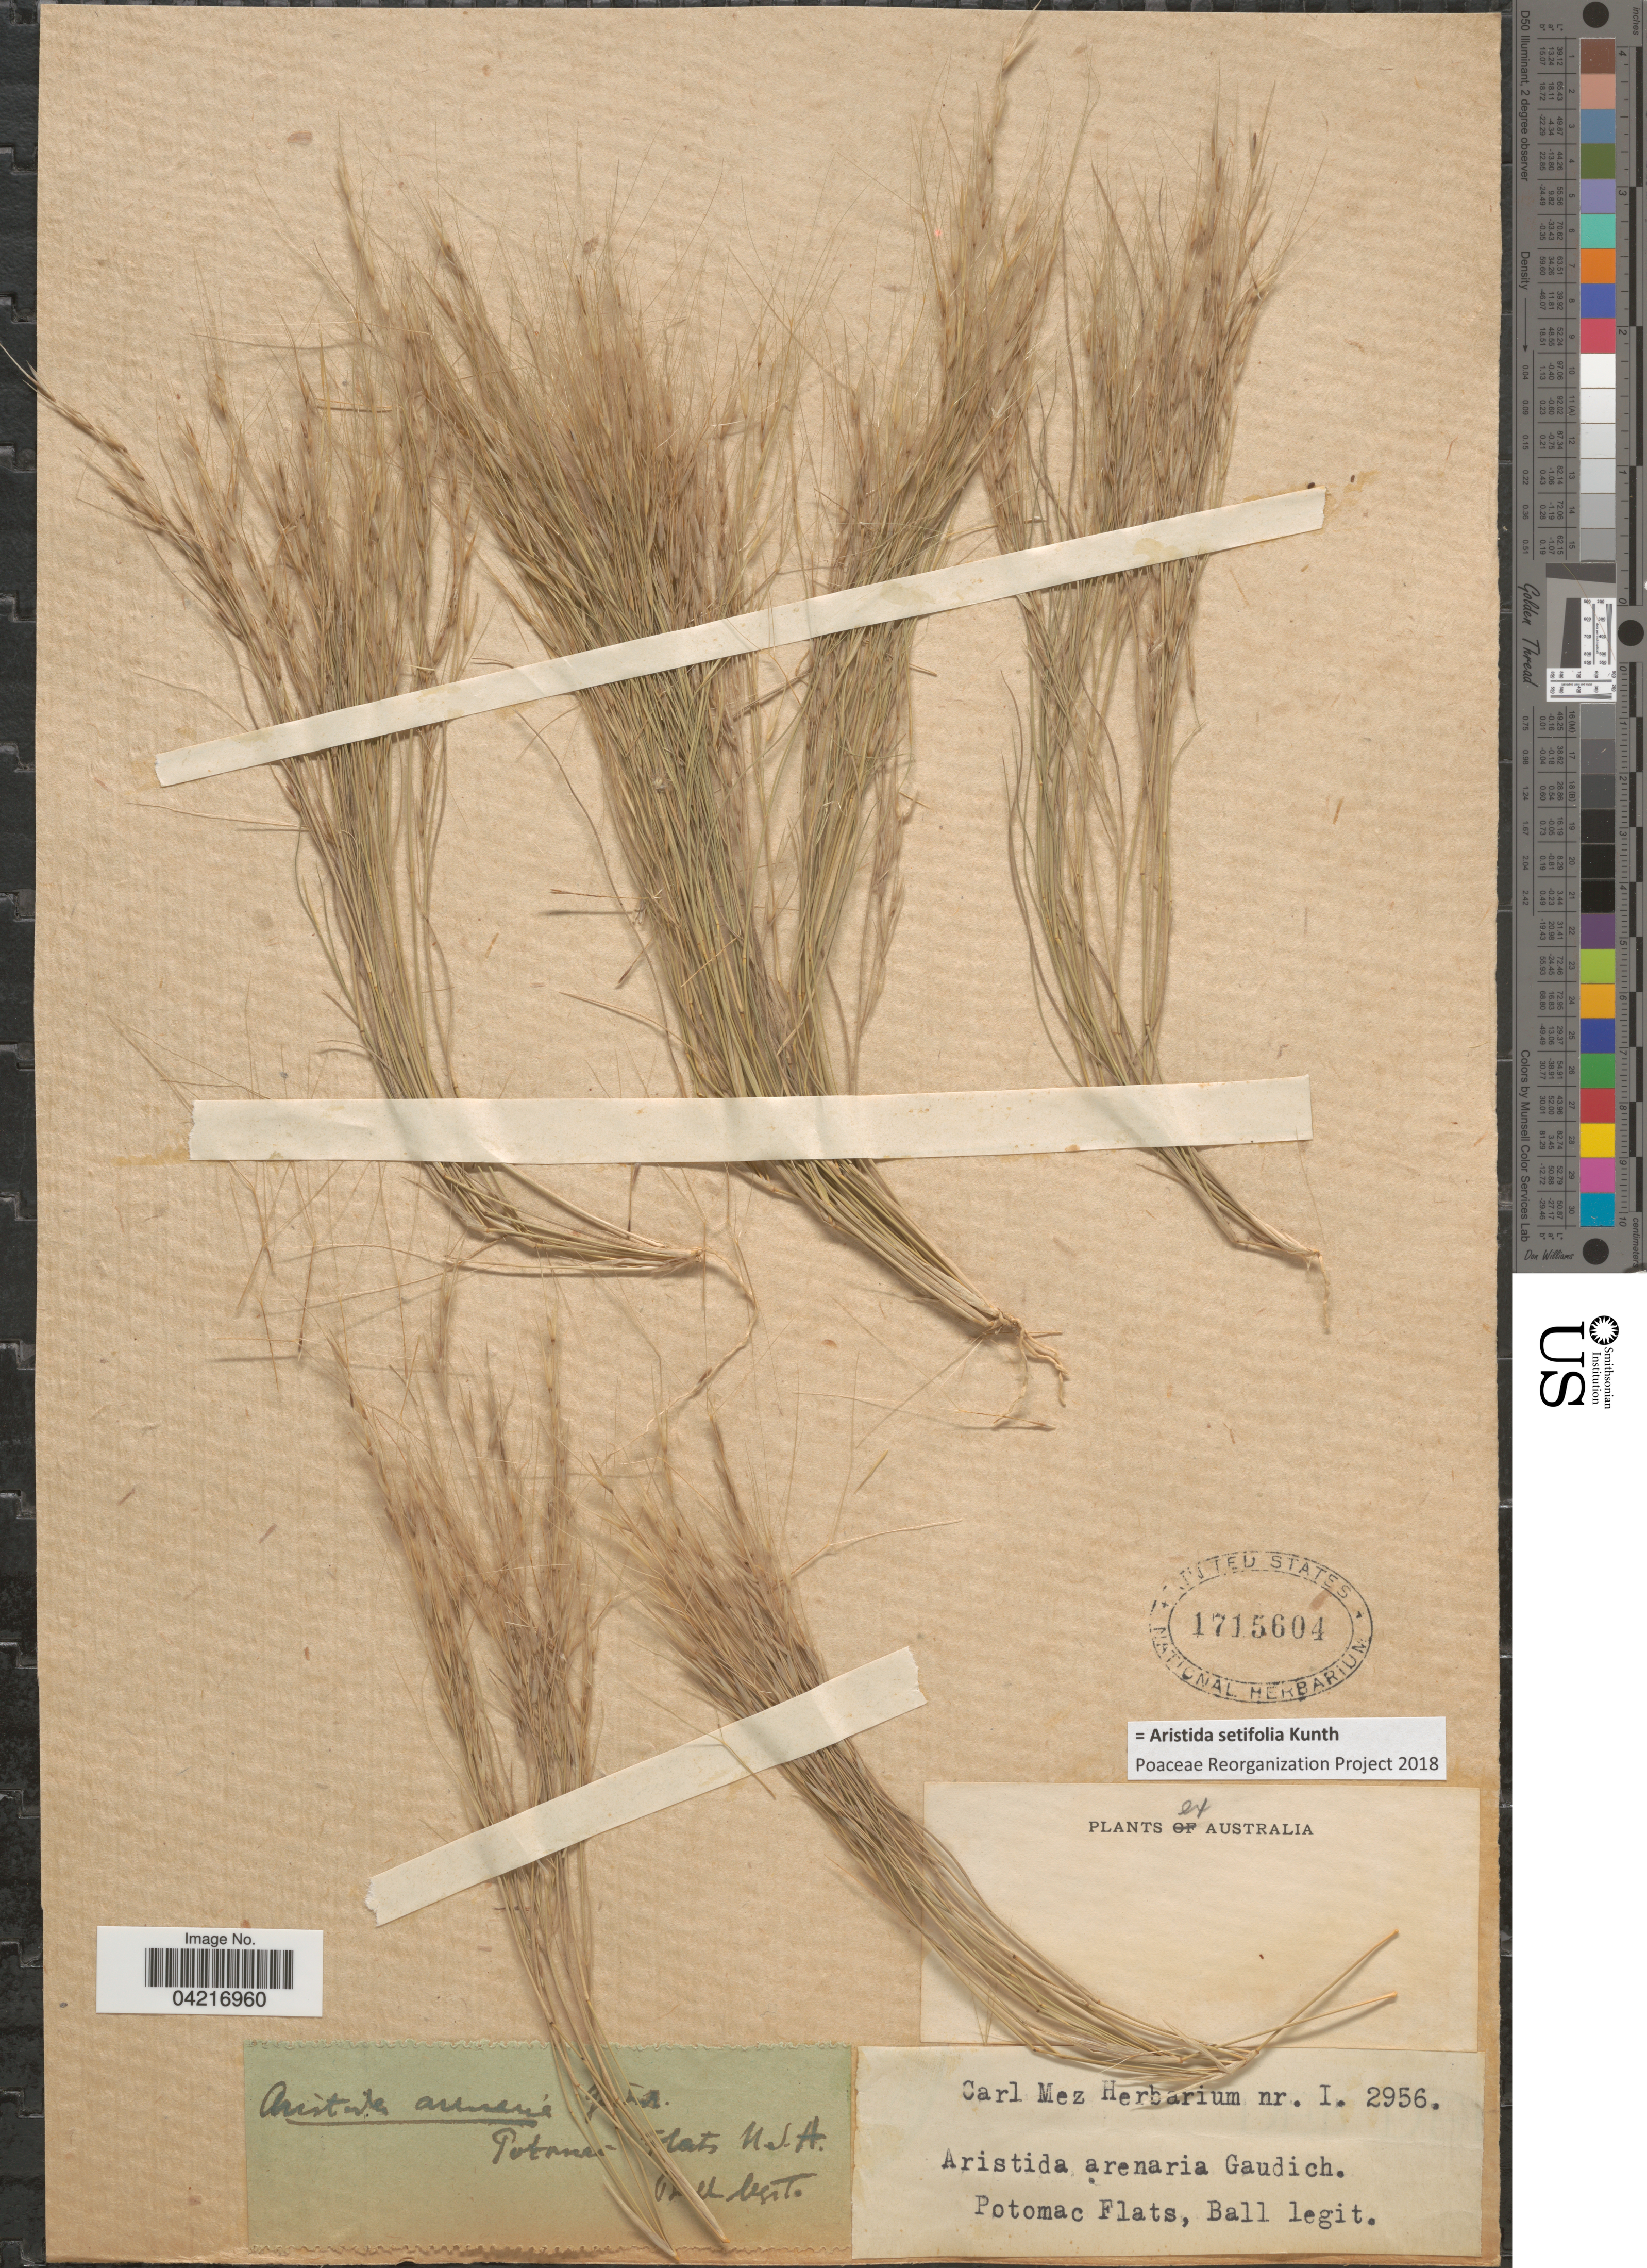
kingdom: Plantae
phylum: Tracheophyta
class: Liliopsida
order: Poales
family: Poaceae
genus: Aristida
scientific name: Aristida setifolia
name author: Kunth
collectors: -- Ball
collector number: I.2956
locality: Potomac Flats.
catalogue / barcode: US 1715604